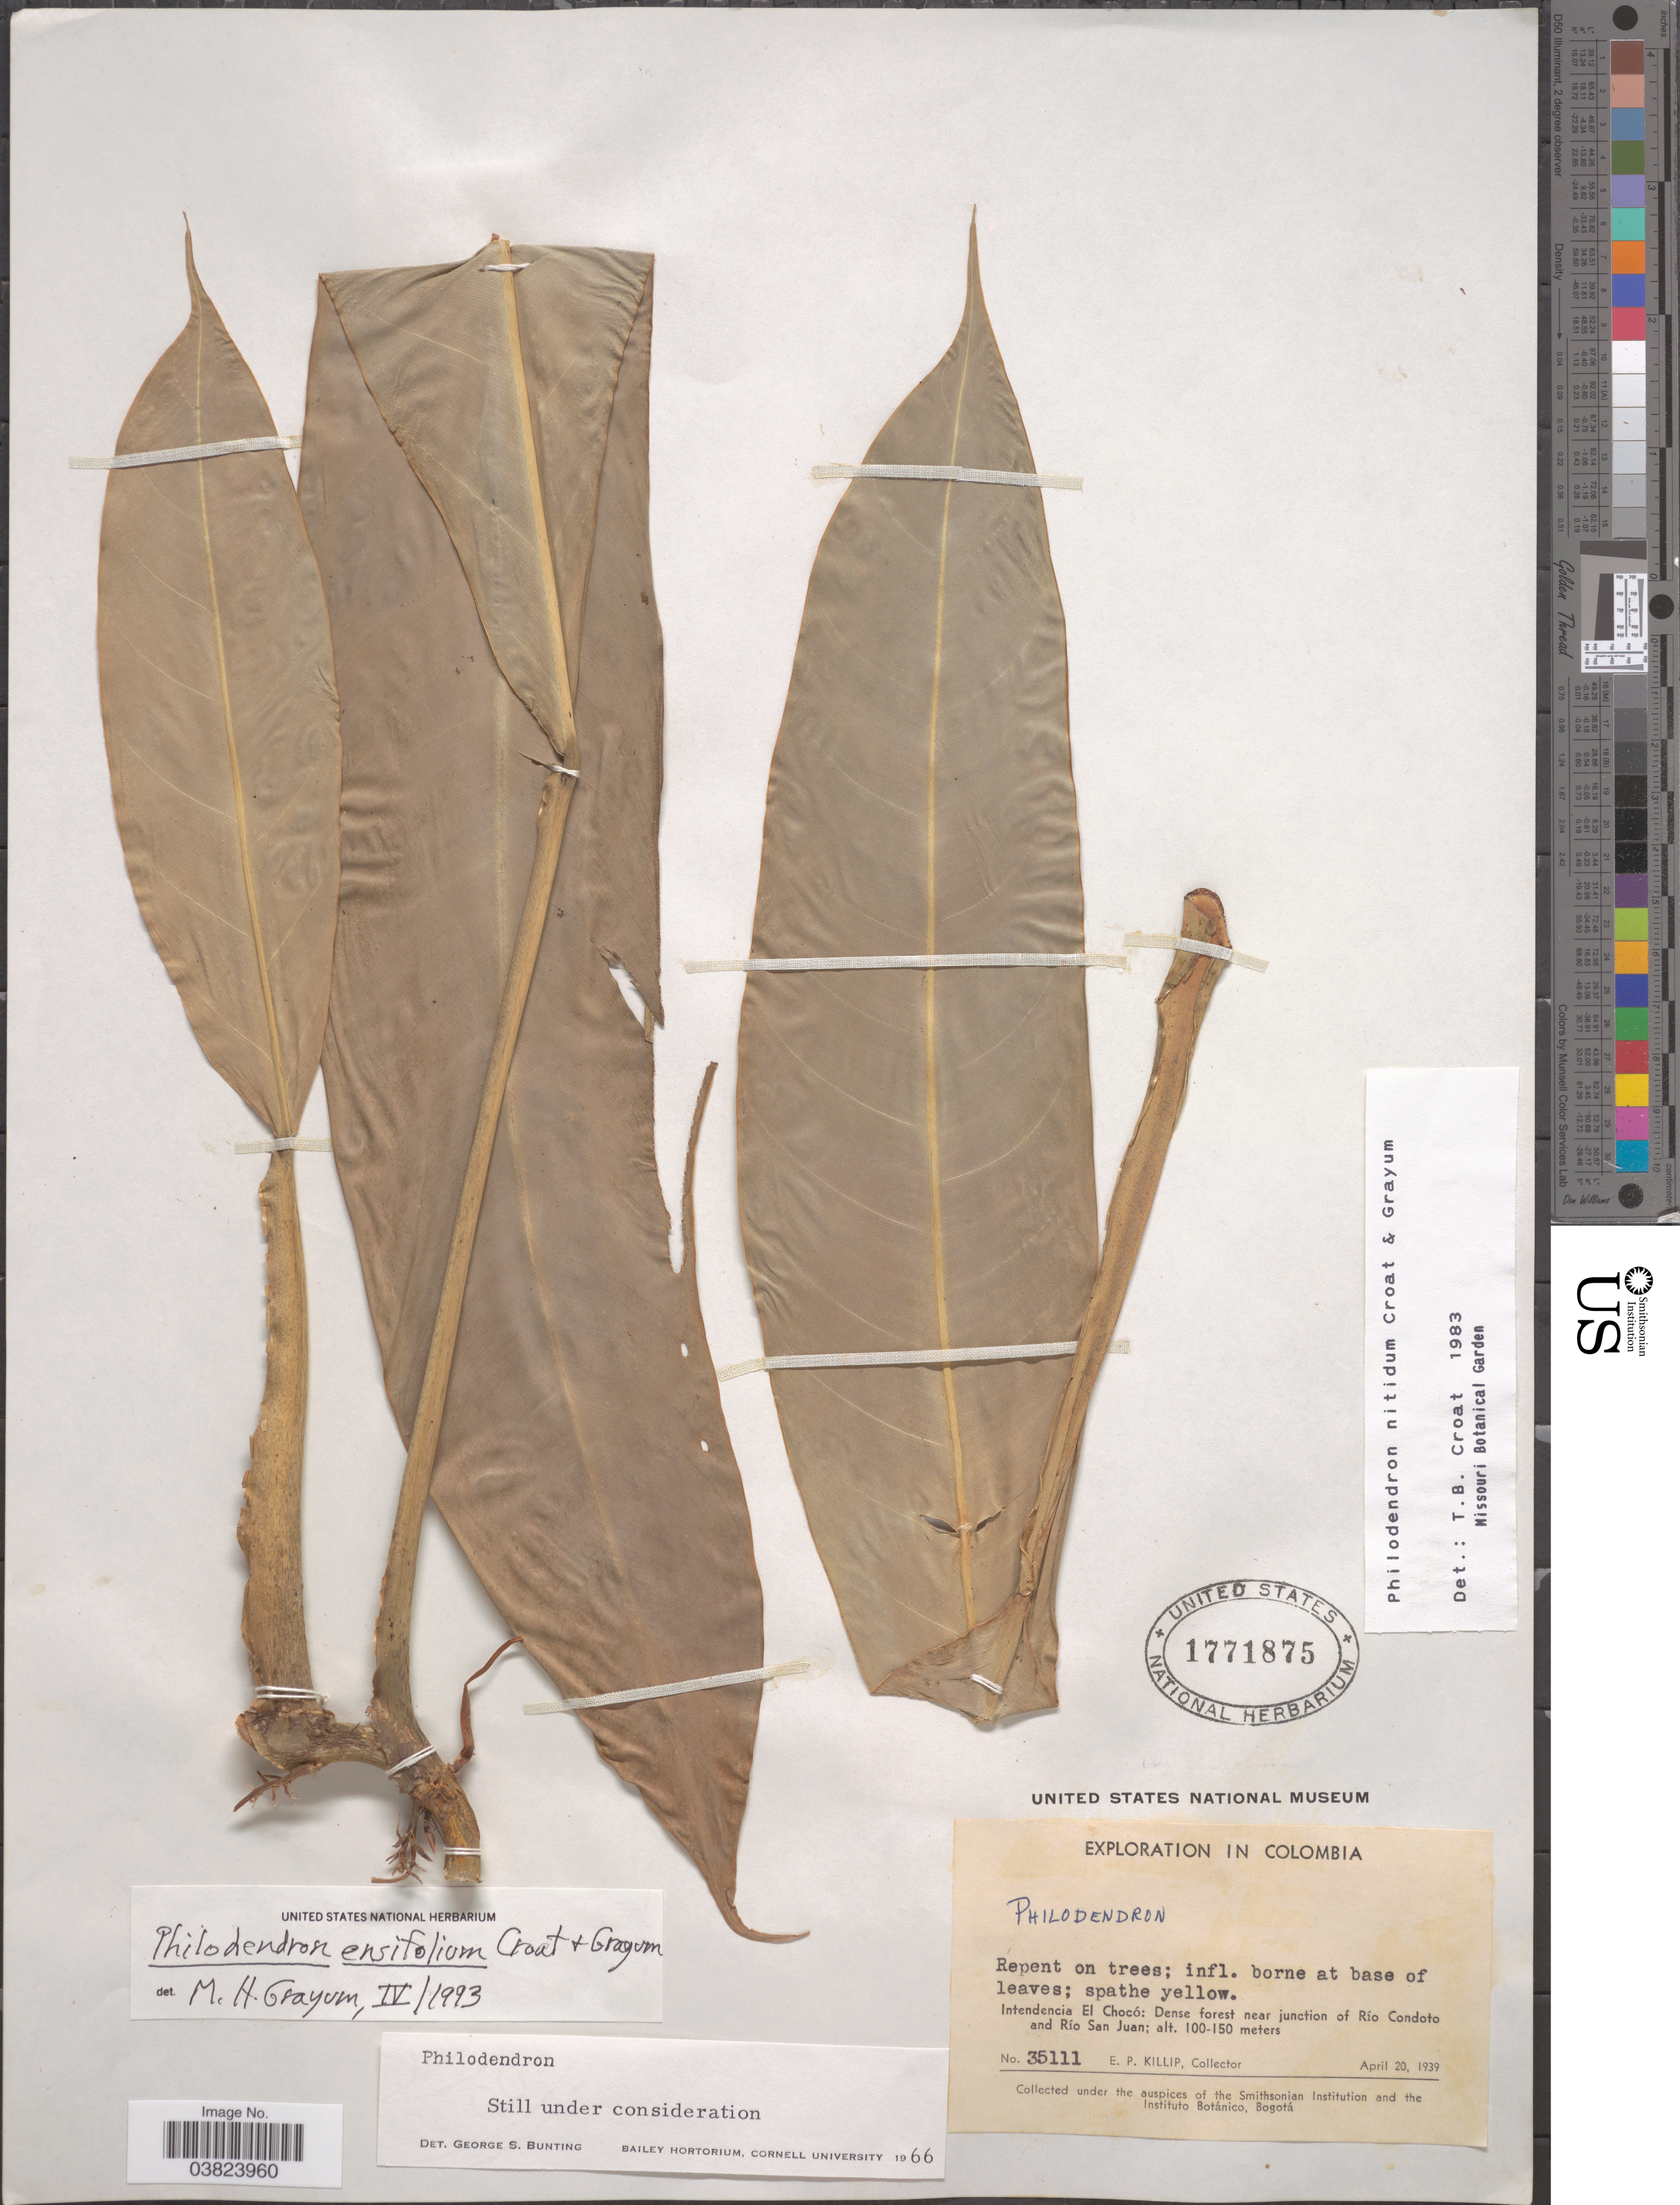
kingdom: Plantae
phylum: Tracheophyta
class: Liliopsida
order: Alismatales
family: Araceae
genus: Philodendron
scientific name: Philodendron ensifolium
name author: Croat & Grayum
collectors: E. P. Killip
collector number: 35111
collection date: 1939-04-20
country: Colombia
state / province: Chocó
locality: Intendencia El Chocó: Dense forest near junction of Río Condoto and Río San Juan.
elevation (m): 100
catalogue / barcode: US 1771875